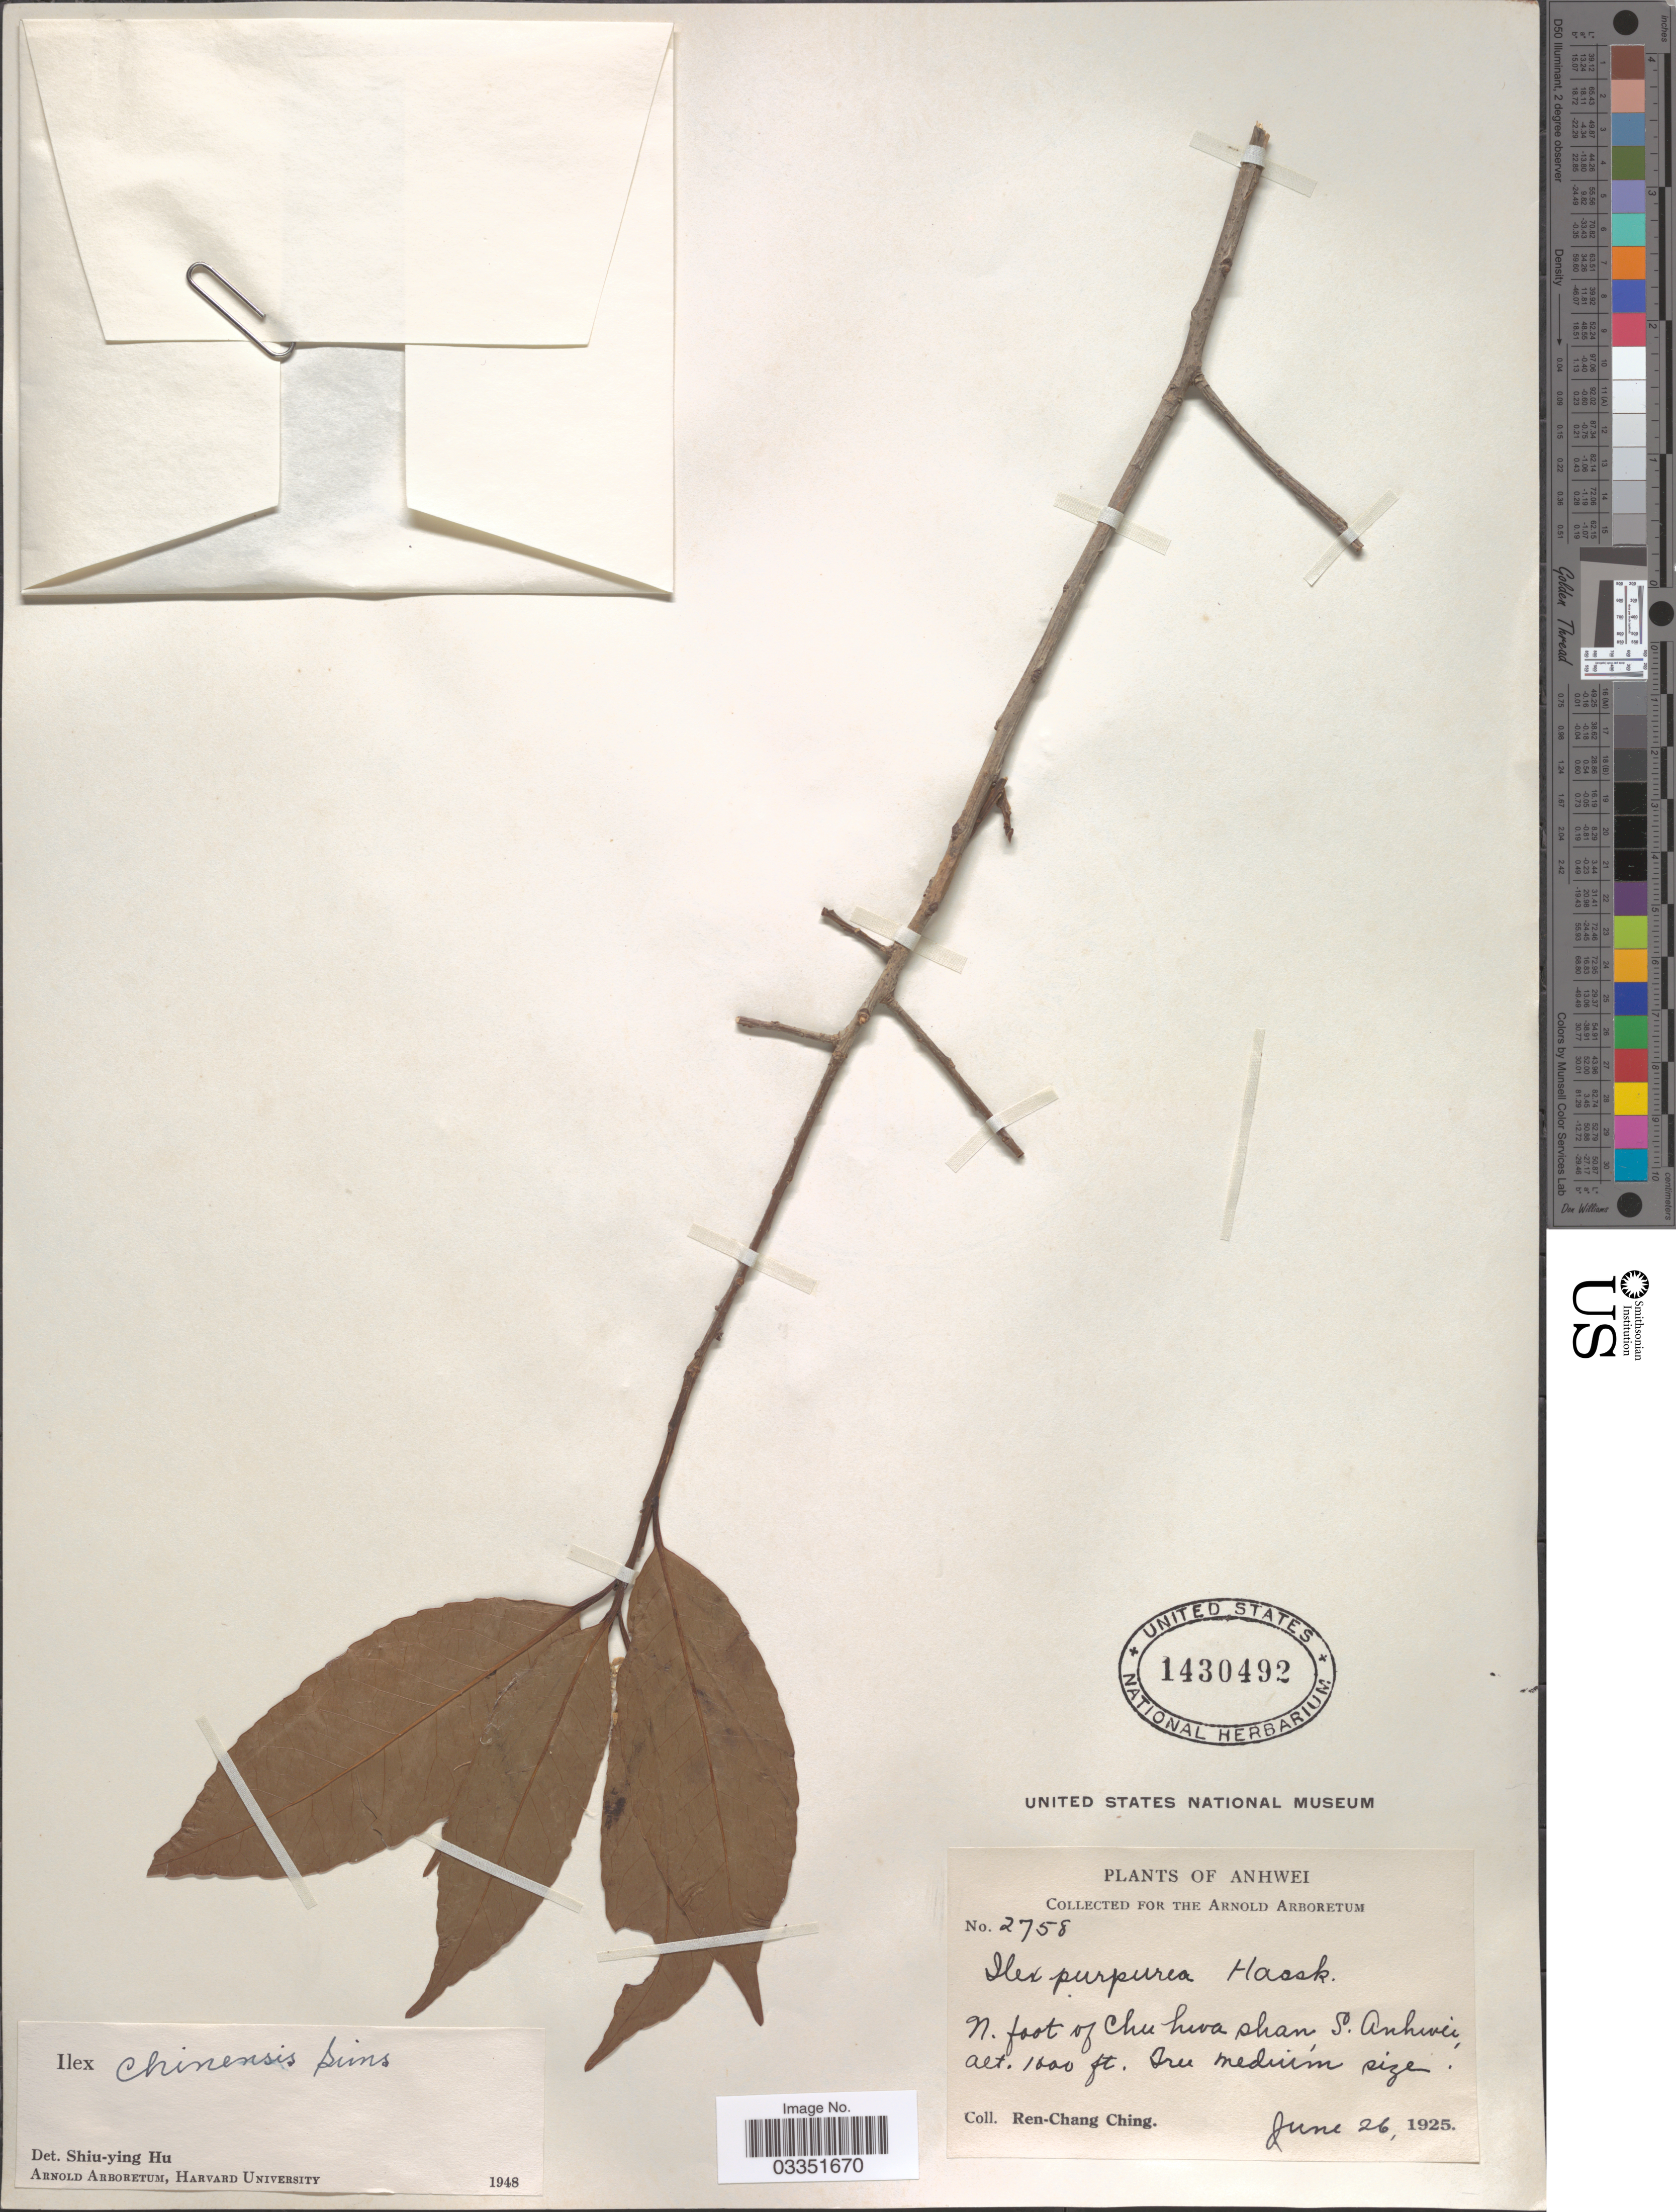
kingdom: Plantae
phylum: Tracheophyta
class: Magnoliopsida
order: Aquifoliales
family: Aquifoliaceae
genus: Ilex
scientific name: Ilex chinensis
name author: Sims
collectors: R. C. Ching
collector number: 2758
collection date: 1925-06-26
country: China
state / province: Anhui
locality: Anhwei. N. foot of Chu hiva shan, S. Anhwei.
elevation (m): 488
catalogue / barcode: US 1430492